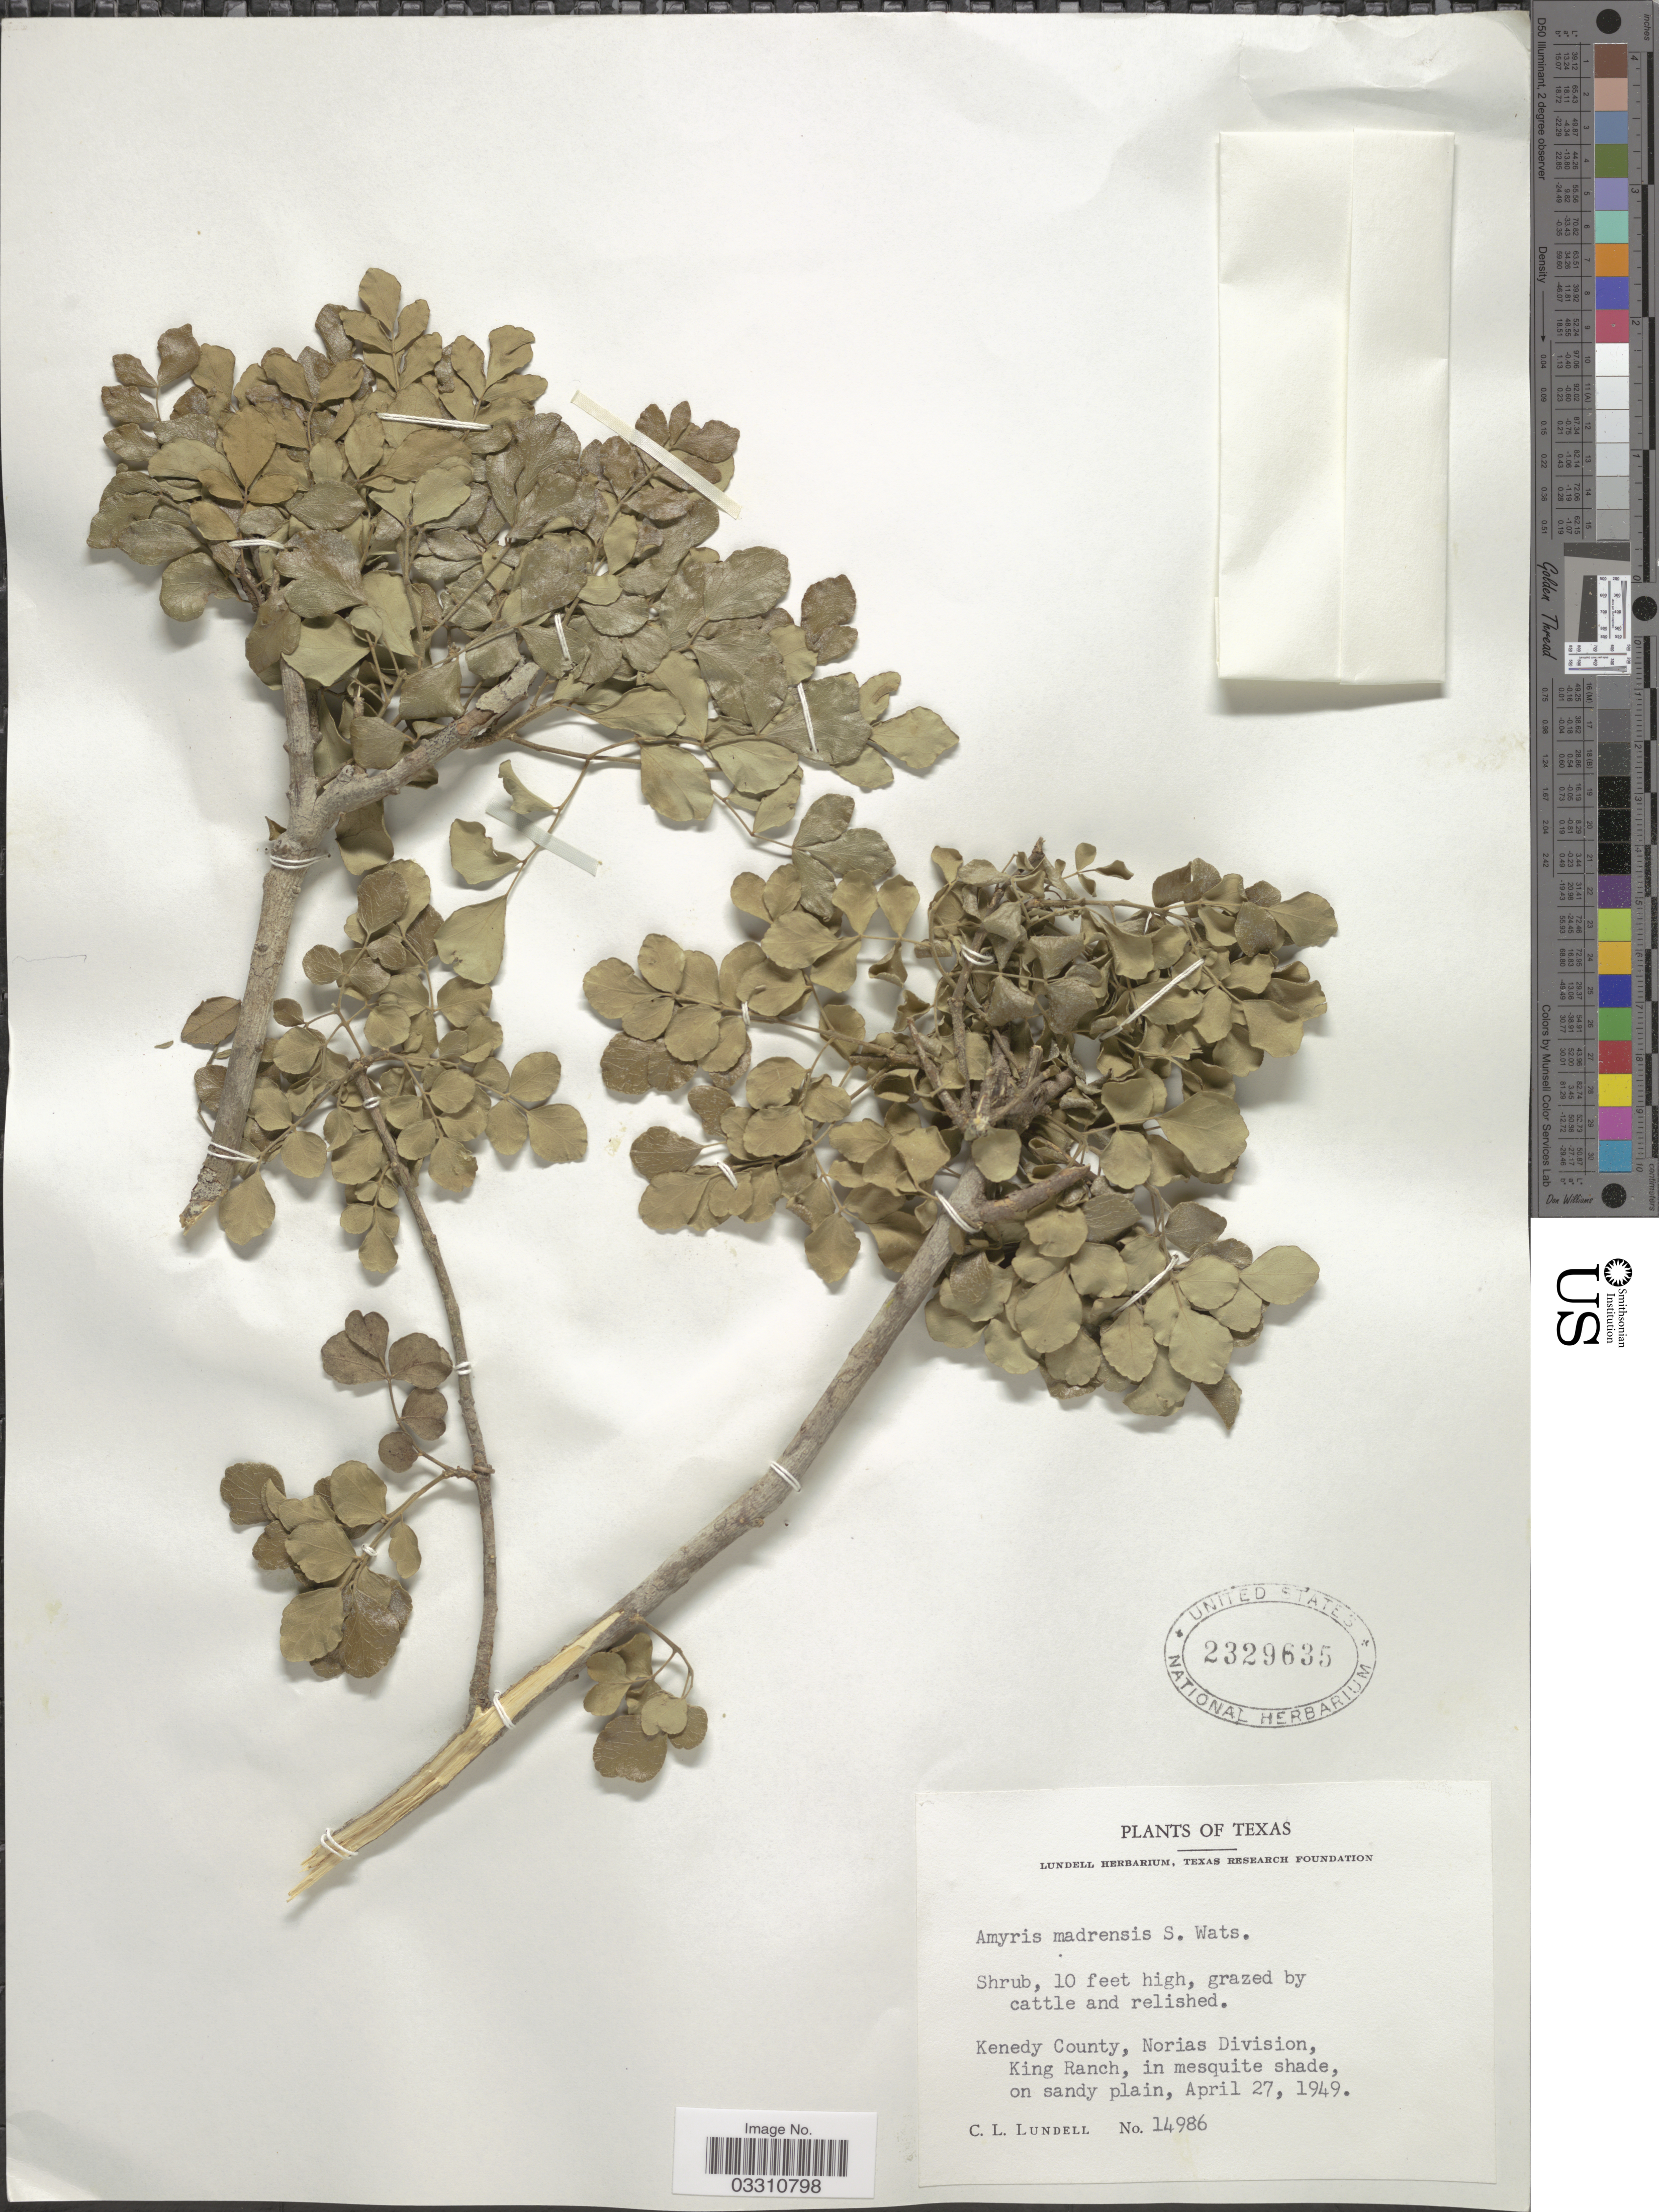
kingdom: Plantae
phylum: Tracheophyta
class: Magnoliopsida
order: Sapindales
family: Rutaceae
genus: Amyris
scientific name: Amyris madrensis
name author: S. Watson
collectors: C. L. Lundell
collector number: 14986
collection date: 1949-04-27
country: United States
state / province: Texas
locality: Kenedy County, Norias Division, King Ranch.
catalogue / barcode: US 2329635